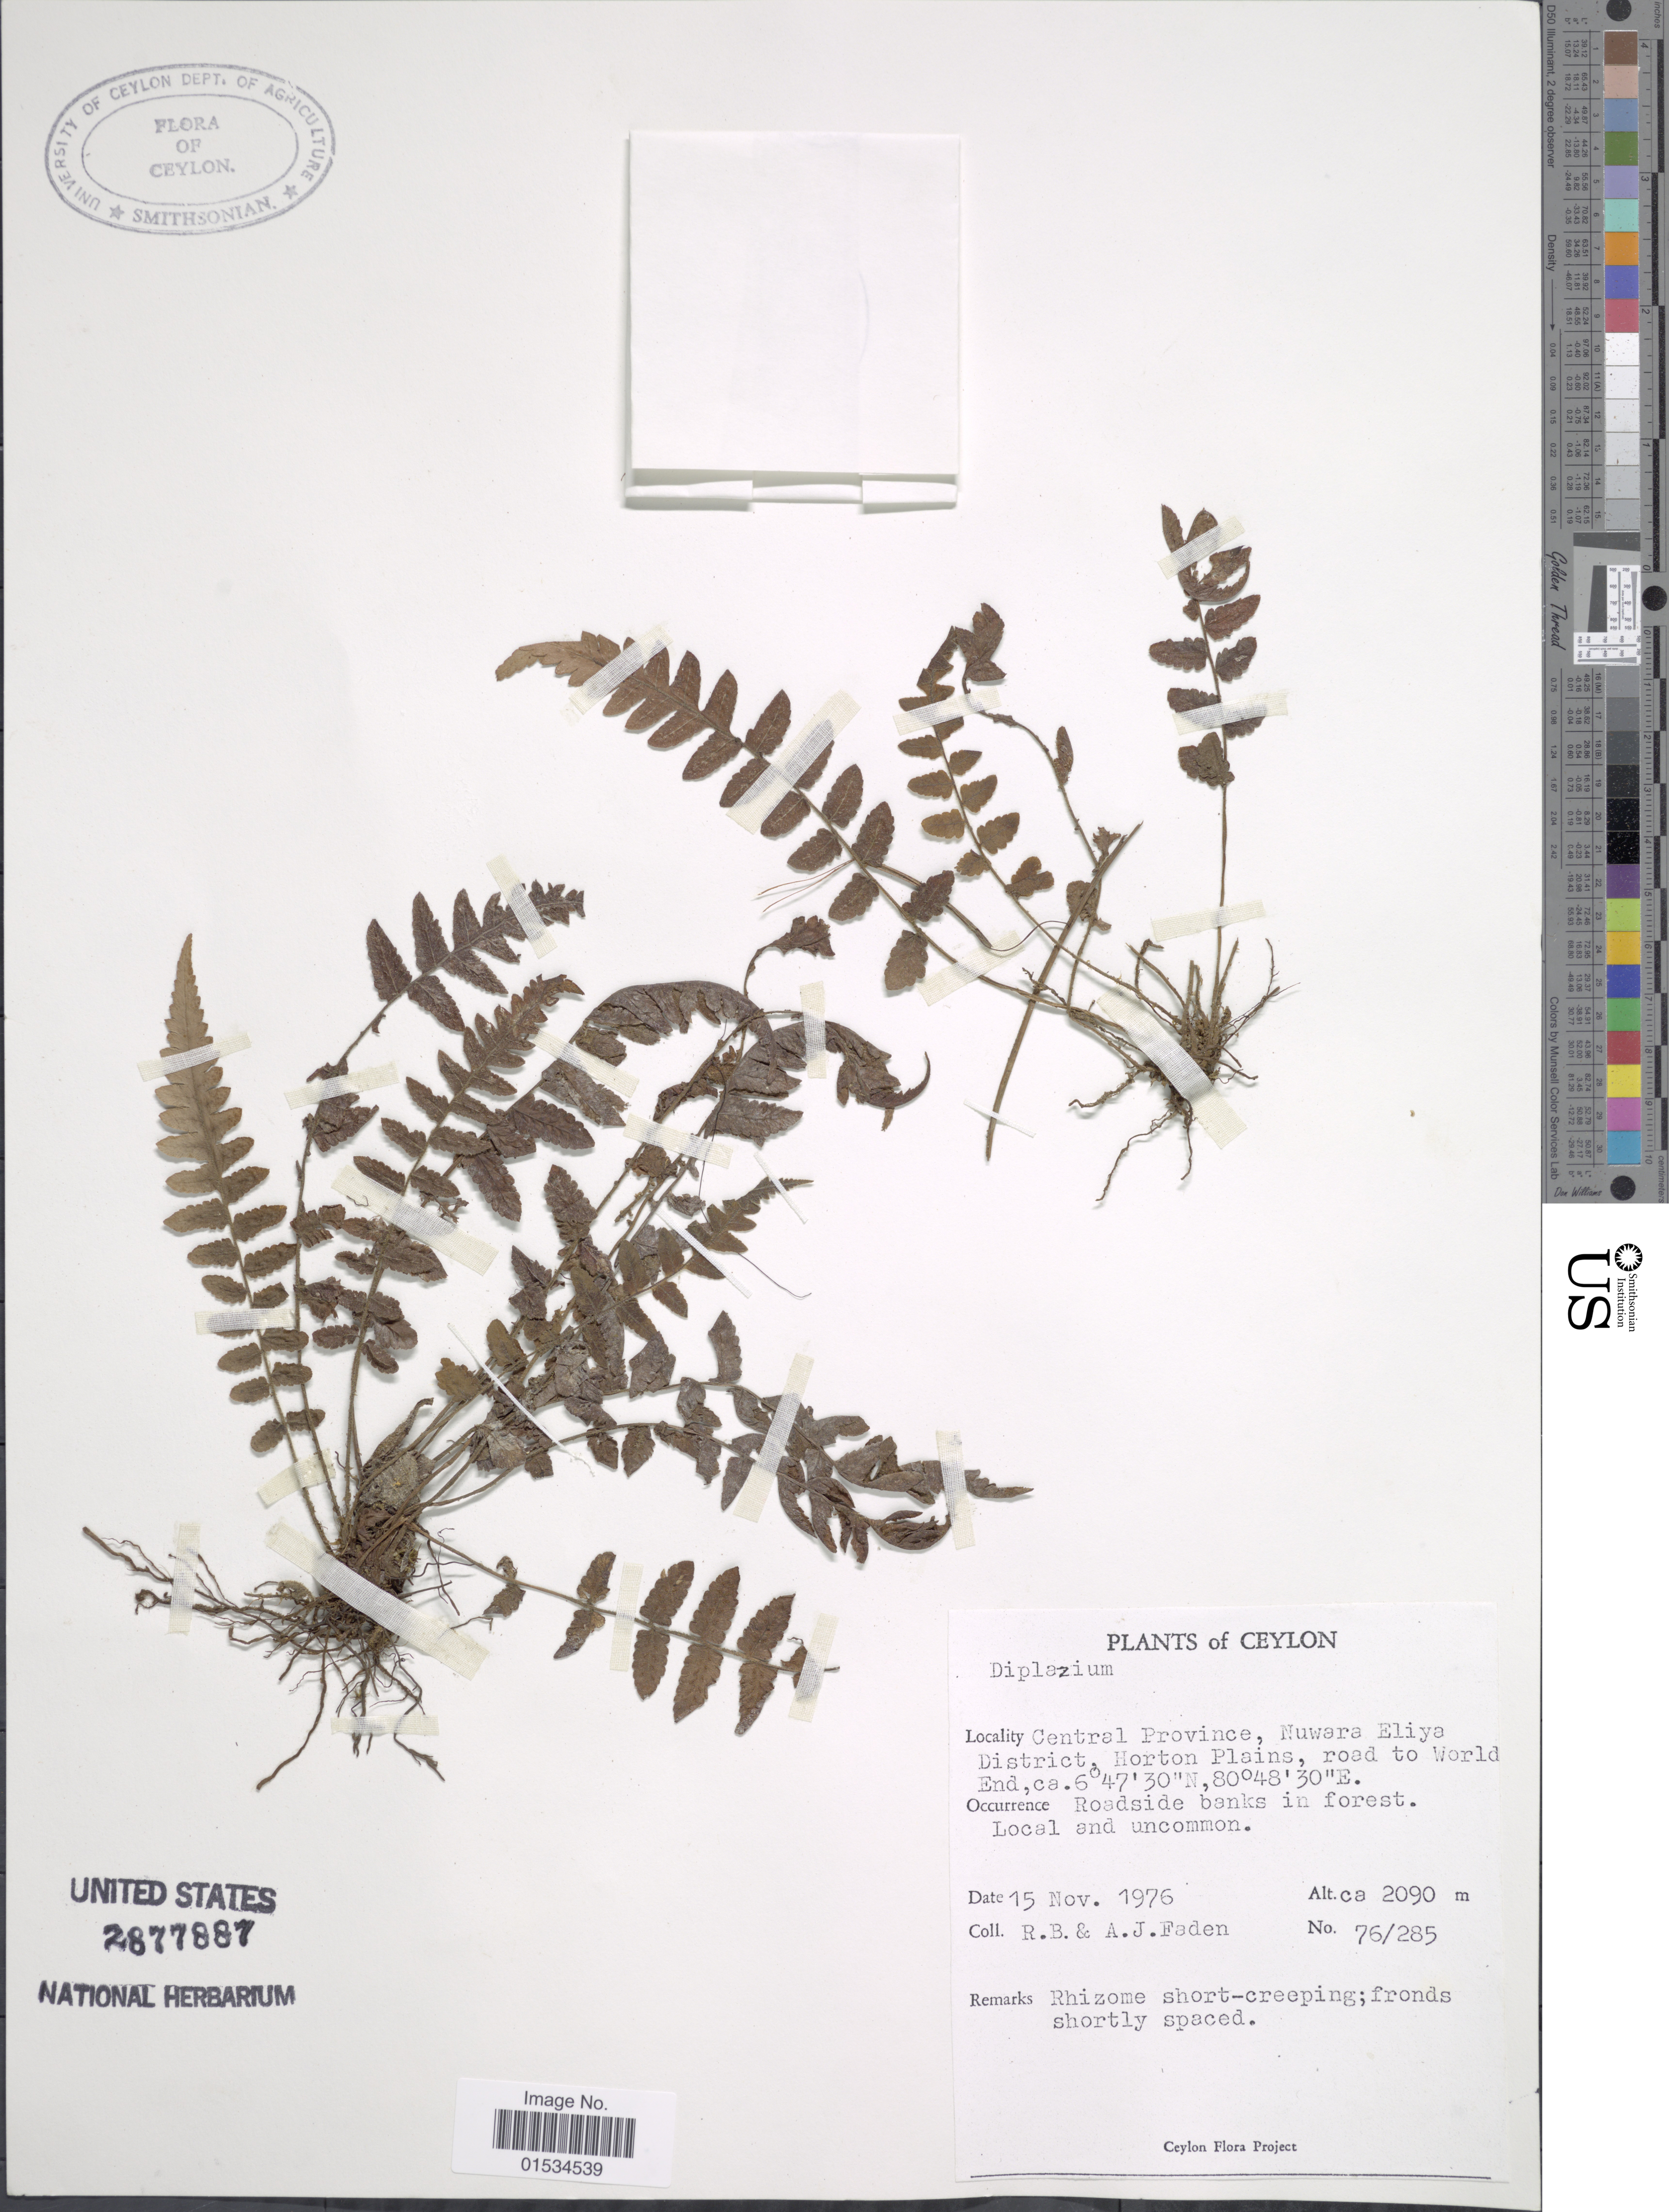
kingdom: Plantae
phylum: Tracheophyta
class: Polypodiopsida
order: Polypodiales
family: Athyriaceae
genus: Diplazium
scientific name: Diplazium sp.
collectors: R. B. Faden & A. J. Faden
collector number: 76/285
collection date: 1976-11-15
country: Sri Lanka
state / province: Central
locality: Nuwara Eliya District, Horton Plains, road to World End, Ceylon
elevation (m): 2090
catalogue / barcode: US 2877887